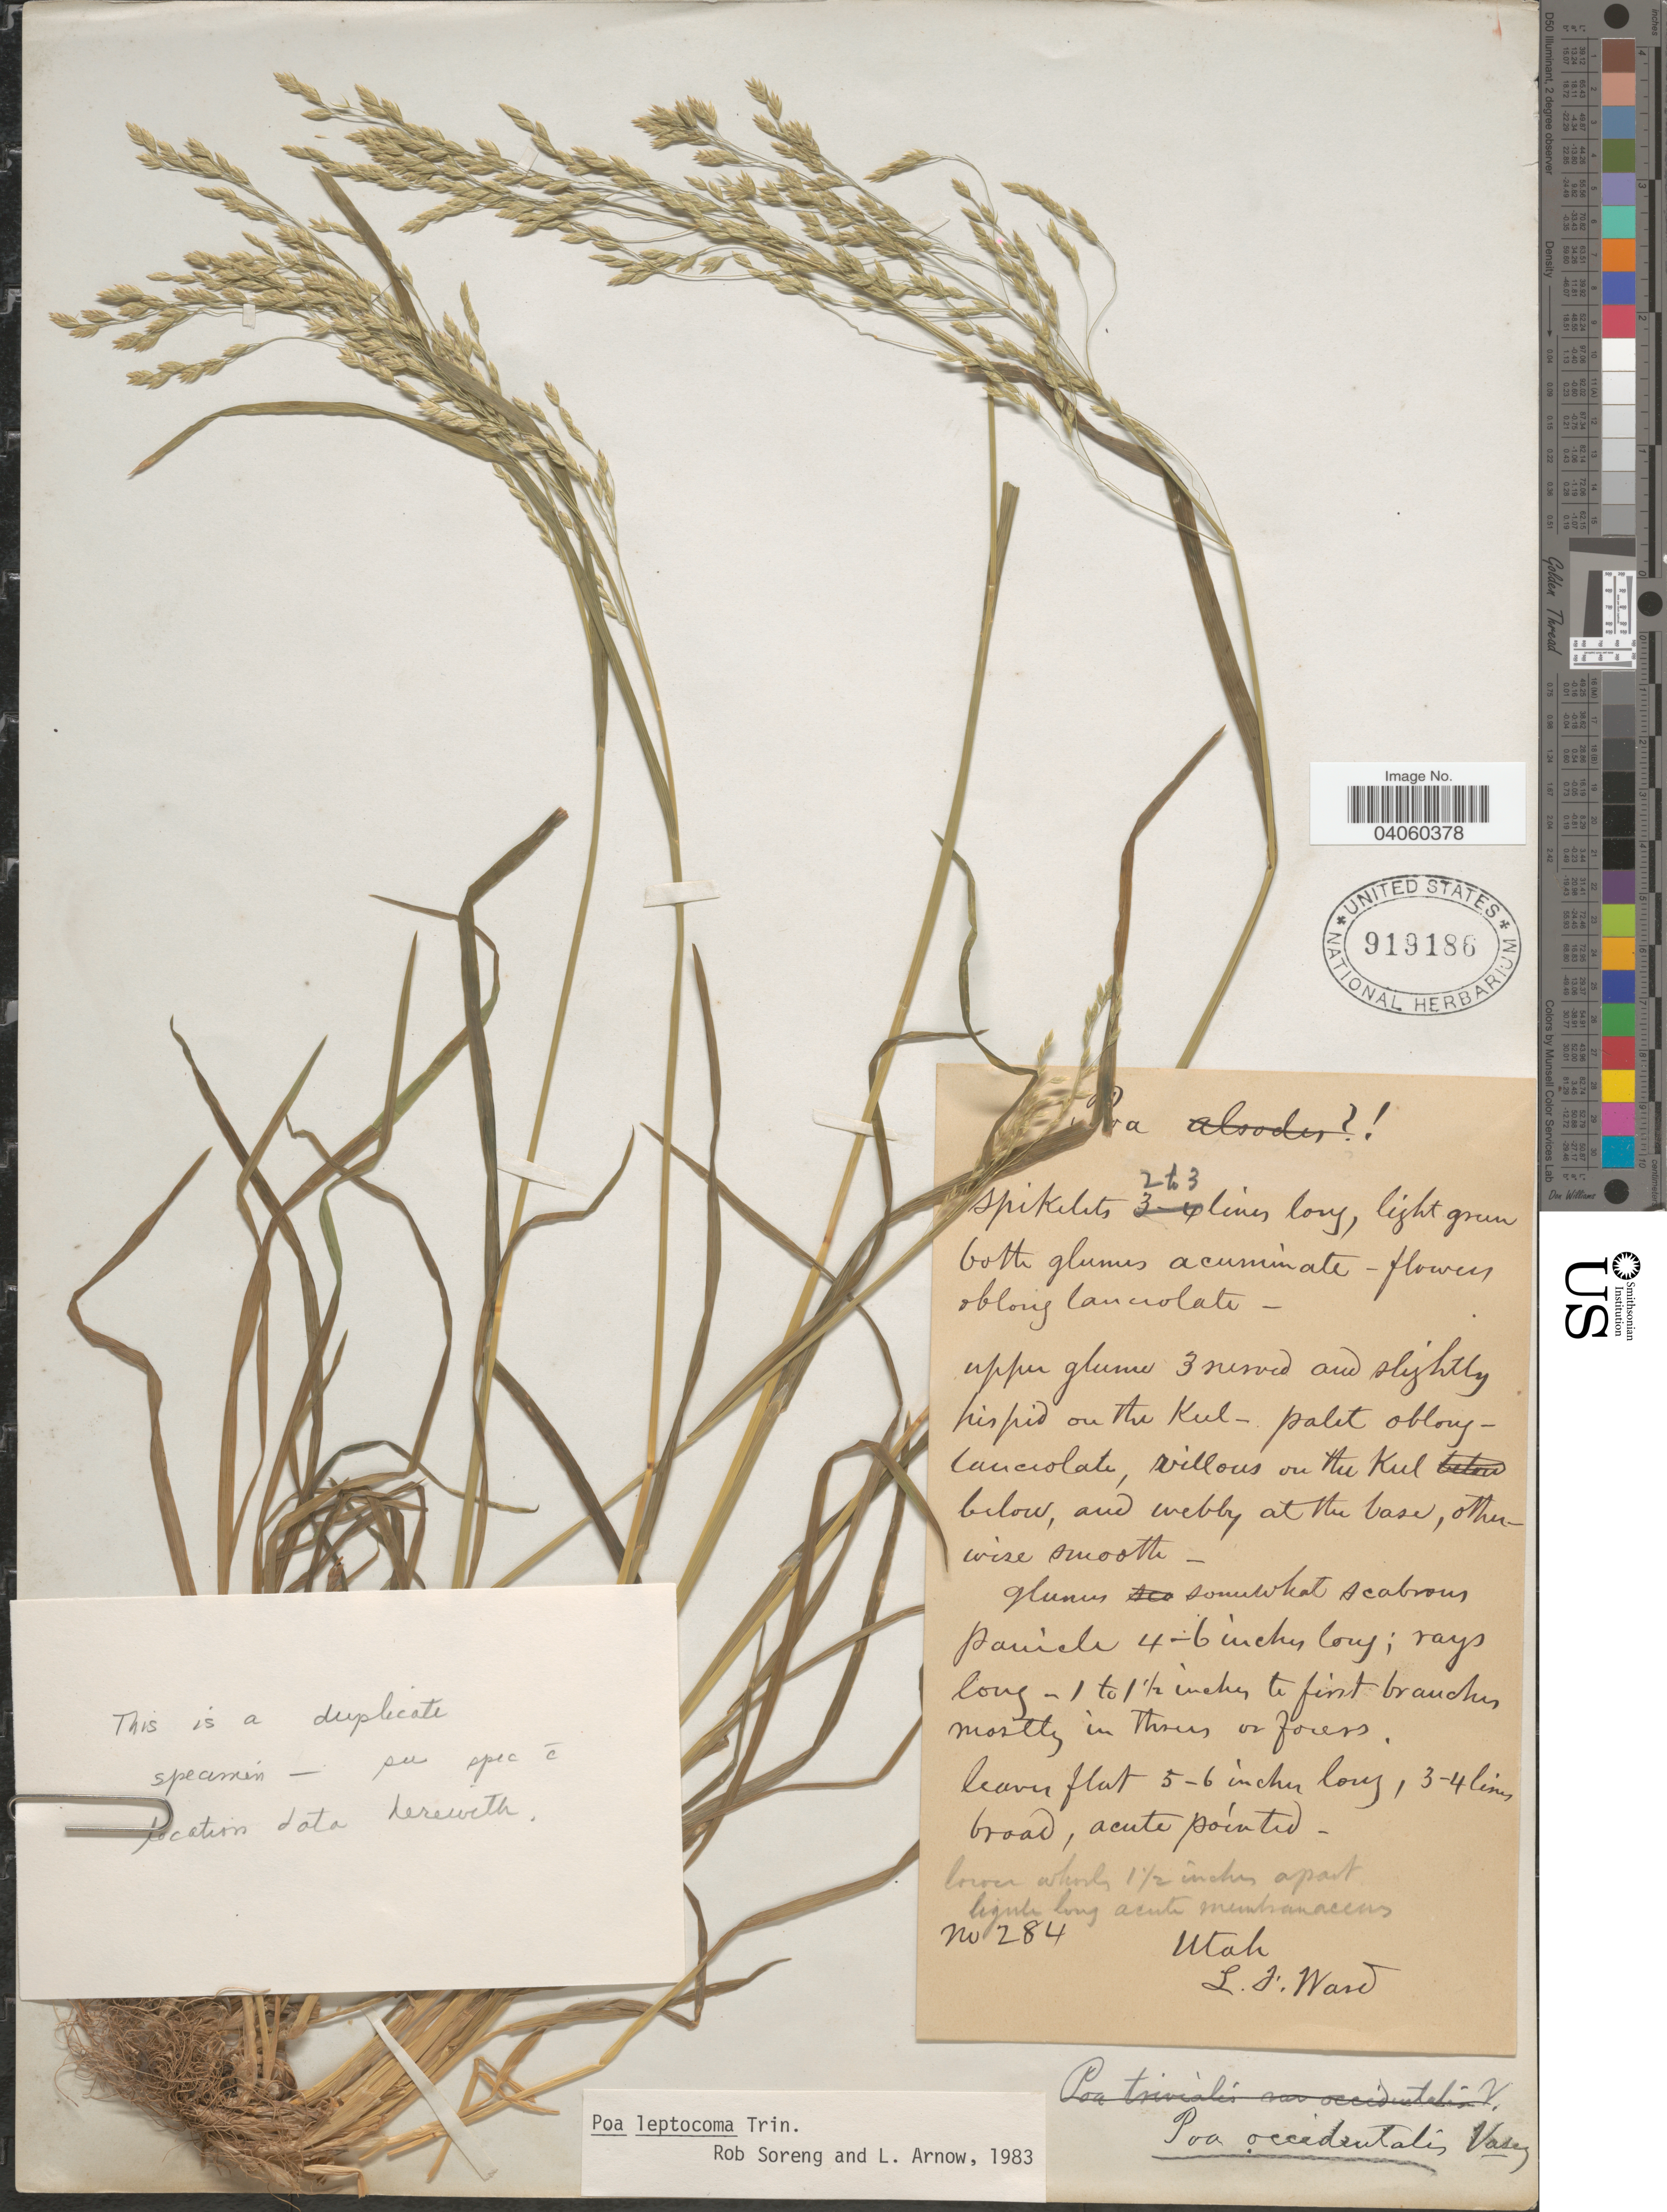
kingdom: Plantae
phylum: Tracheophyta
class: Liliopsida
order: Poales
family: Poaceae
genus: Poa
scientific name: Poa leptocoma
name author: Trin.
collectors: L. Ward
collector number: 284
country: United States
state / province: Utah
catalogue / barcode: US 919186